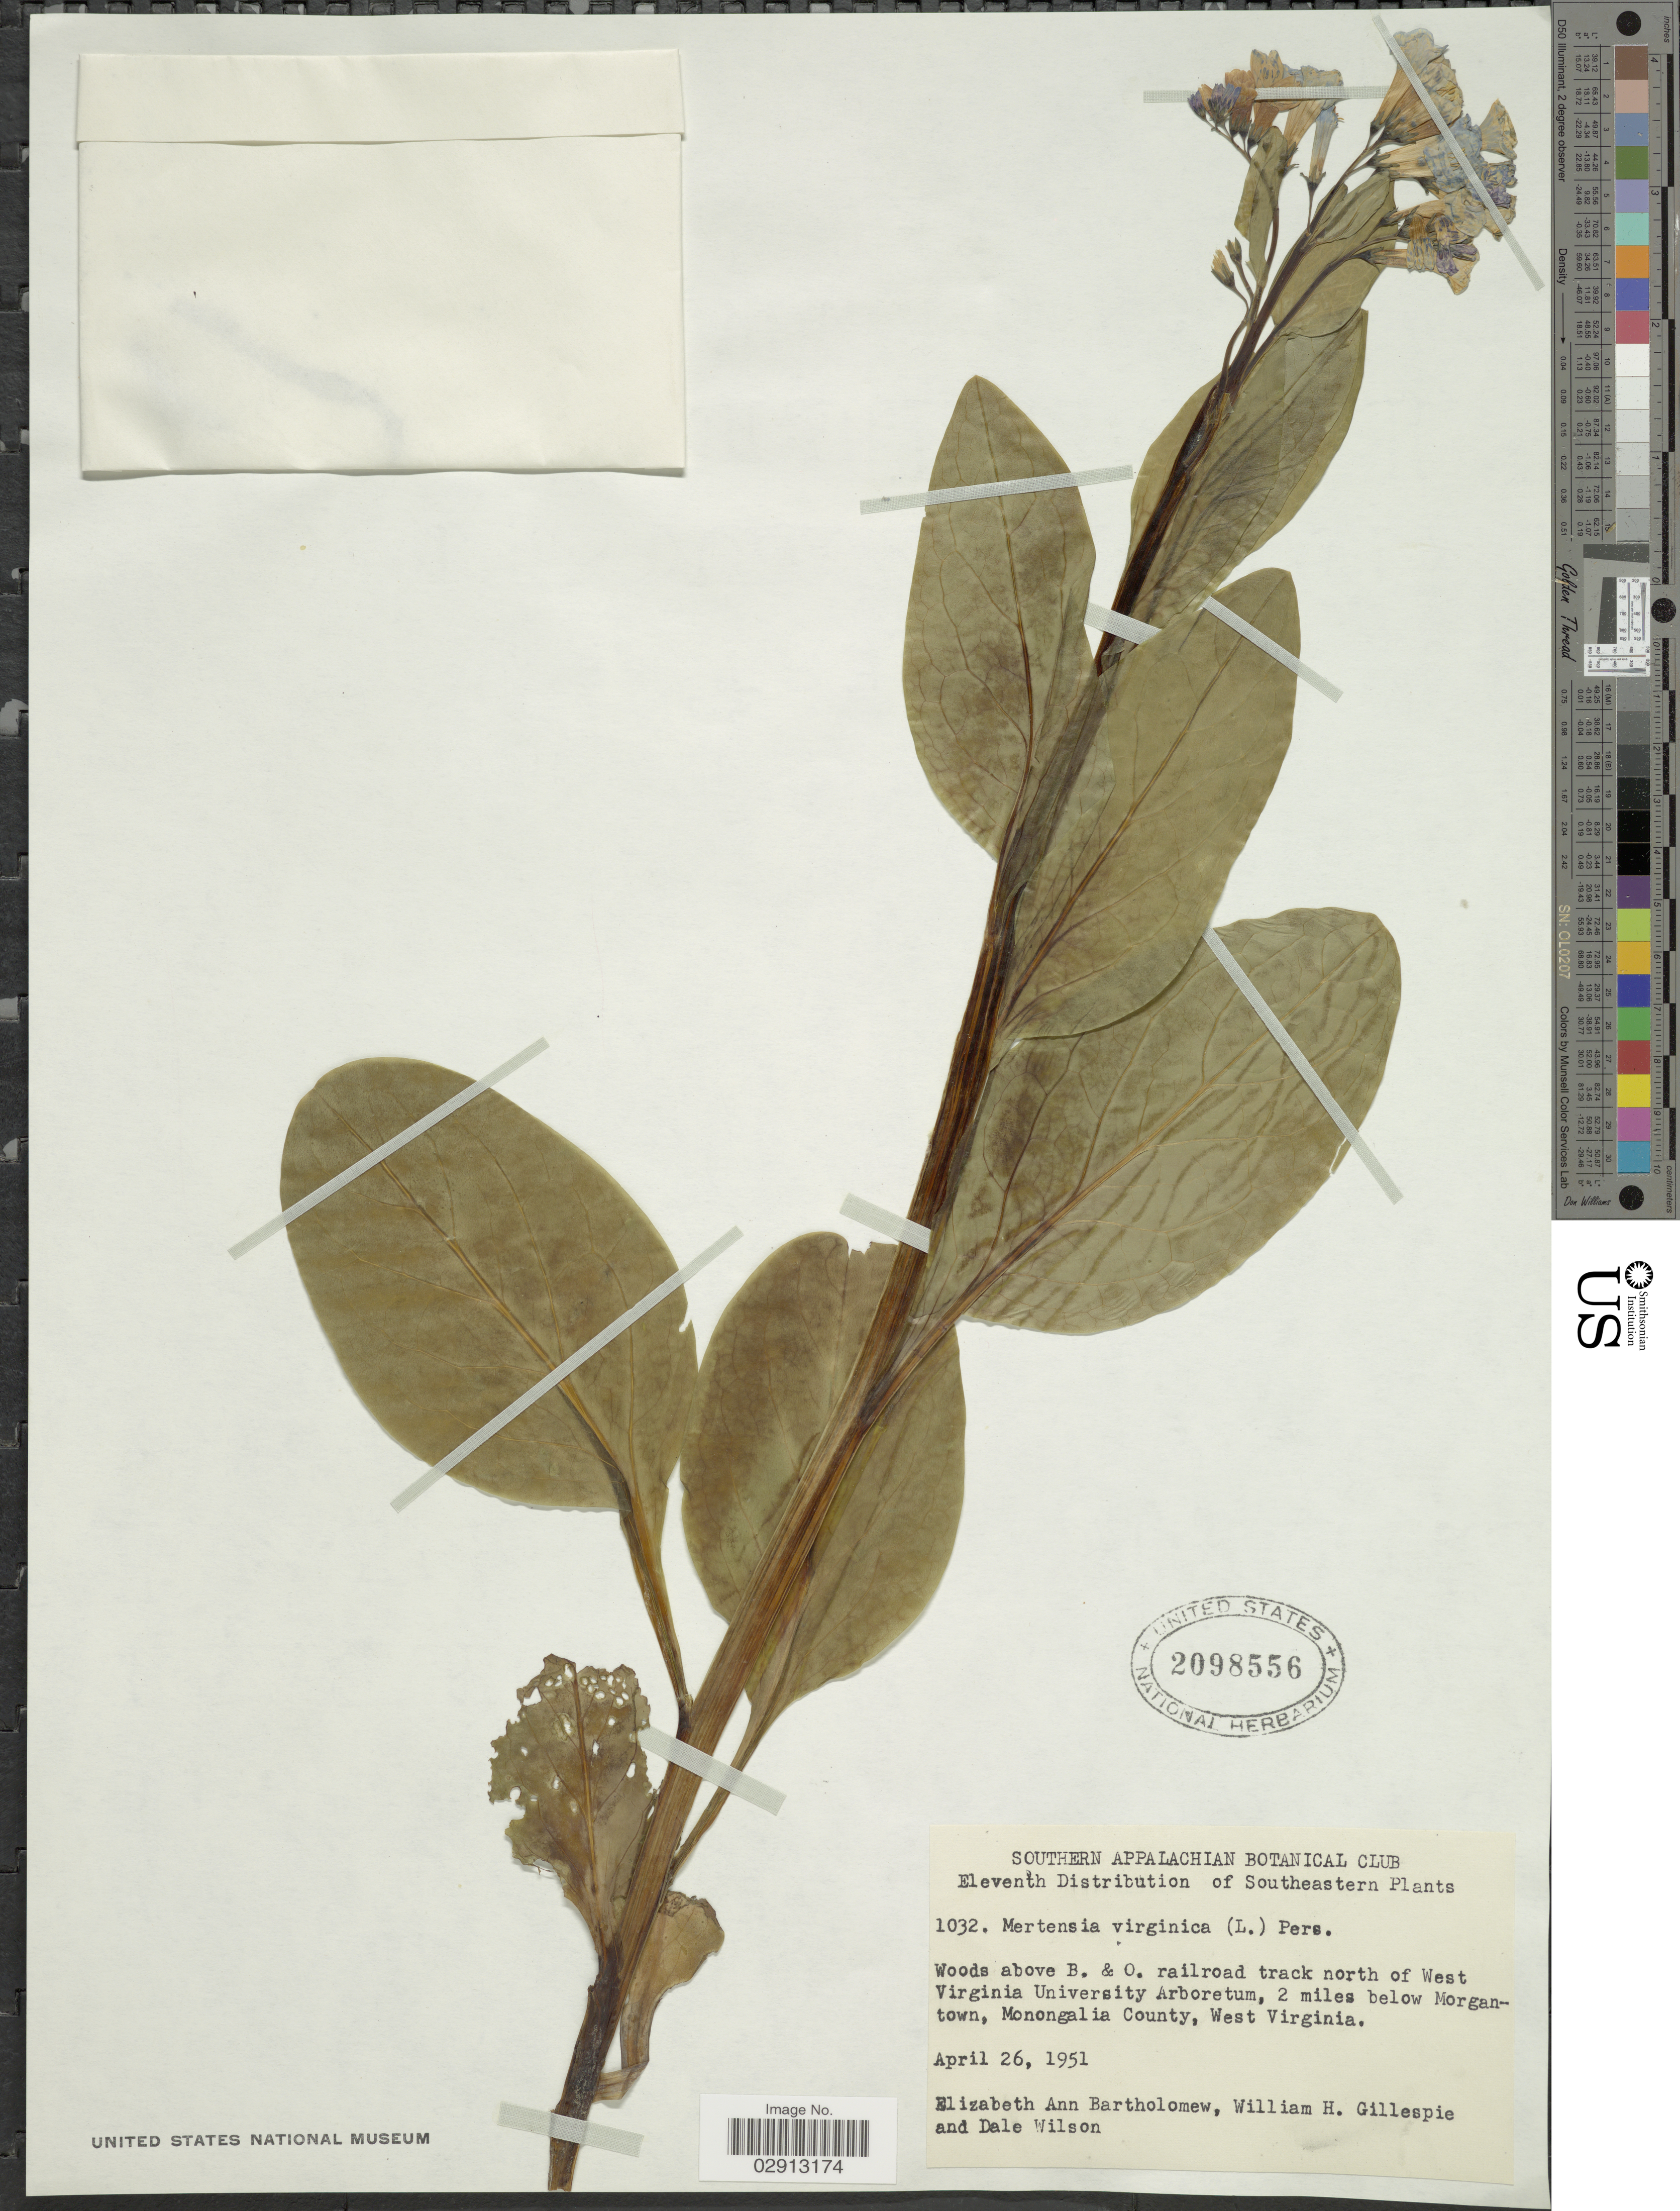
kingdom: Plantae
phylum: Tracheophyta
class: Magnoliopsida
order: Boraginales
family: Boraginaceae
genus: Mertensia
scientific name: Mertensia virginica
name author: (L.) Pers. ex Link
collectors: E. Bartholomew, W. Gillespie & D. Wilson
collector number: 1032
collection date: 1951-04-26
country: United States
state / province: West Virginia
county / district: Monongalia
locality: Woods above B. & O. railroad track north of West Virginia University Arboretum, 2 miles below Morgan-town.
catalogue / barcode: US 2098556